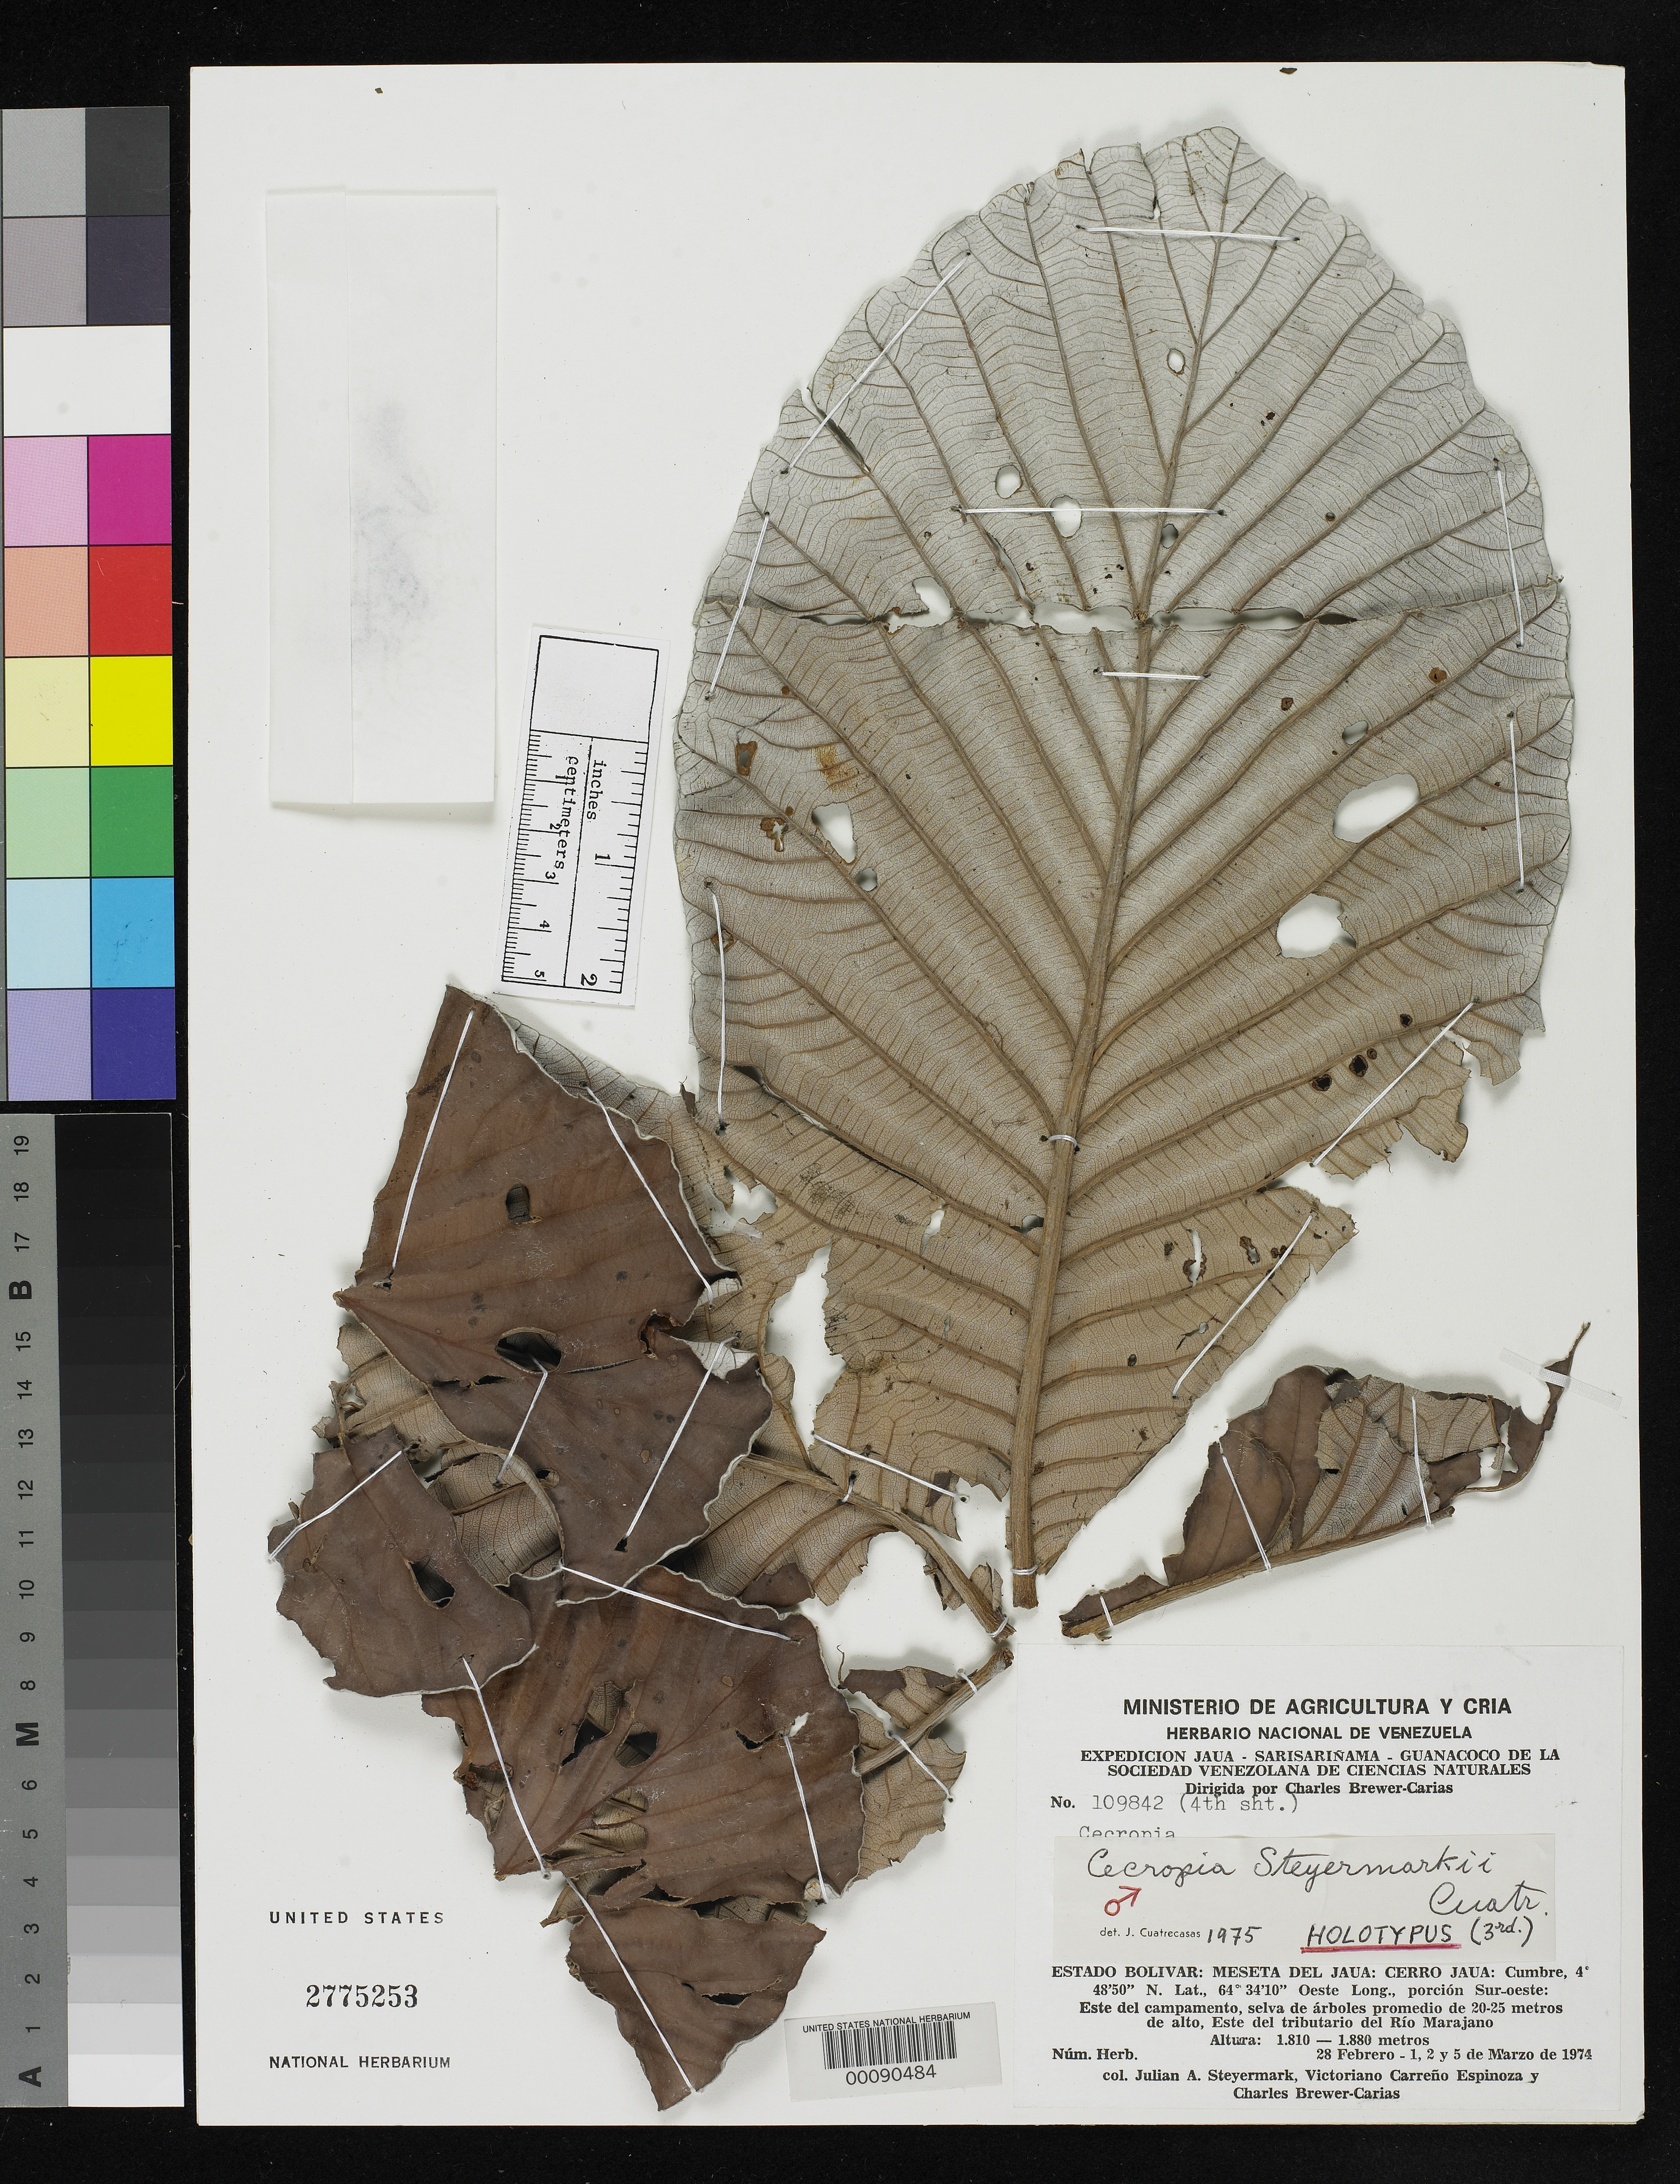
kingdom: Plantae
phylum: Tracheophyta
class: Magnoliopsida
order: Rosales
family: Urticaceae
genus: Cecropia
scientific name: Cecropia steyermarkii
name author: Cuatrec.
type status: Holotype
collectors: J. Steyermark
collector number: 109842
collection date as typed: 28 Feb 1974 to 05 Mar 1974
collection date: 1974-02-28/1974-03-05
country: Venezuela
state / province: Bolivar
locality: Cerro Jaua, E del tributario de Tio Marajano.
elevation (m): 1810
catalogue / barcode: US 2775253